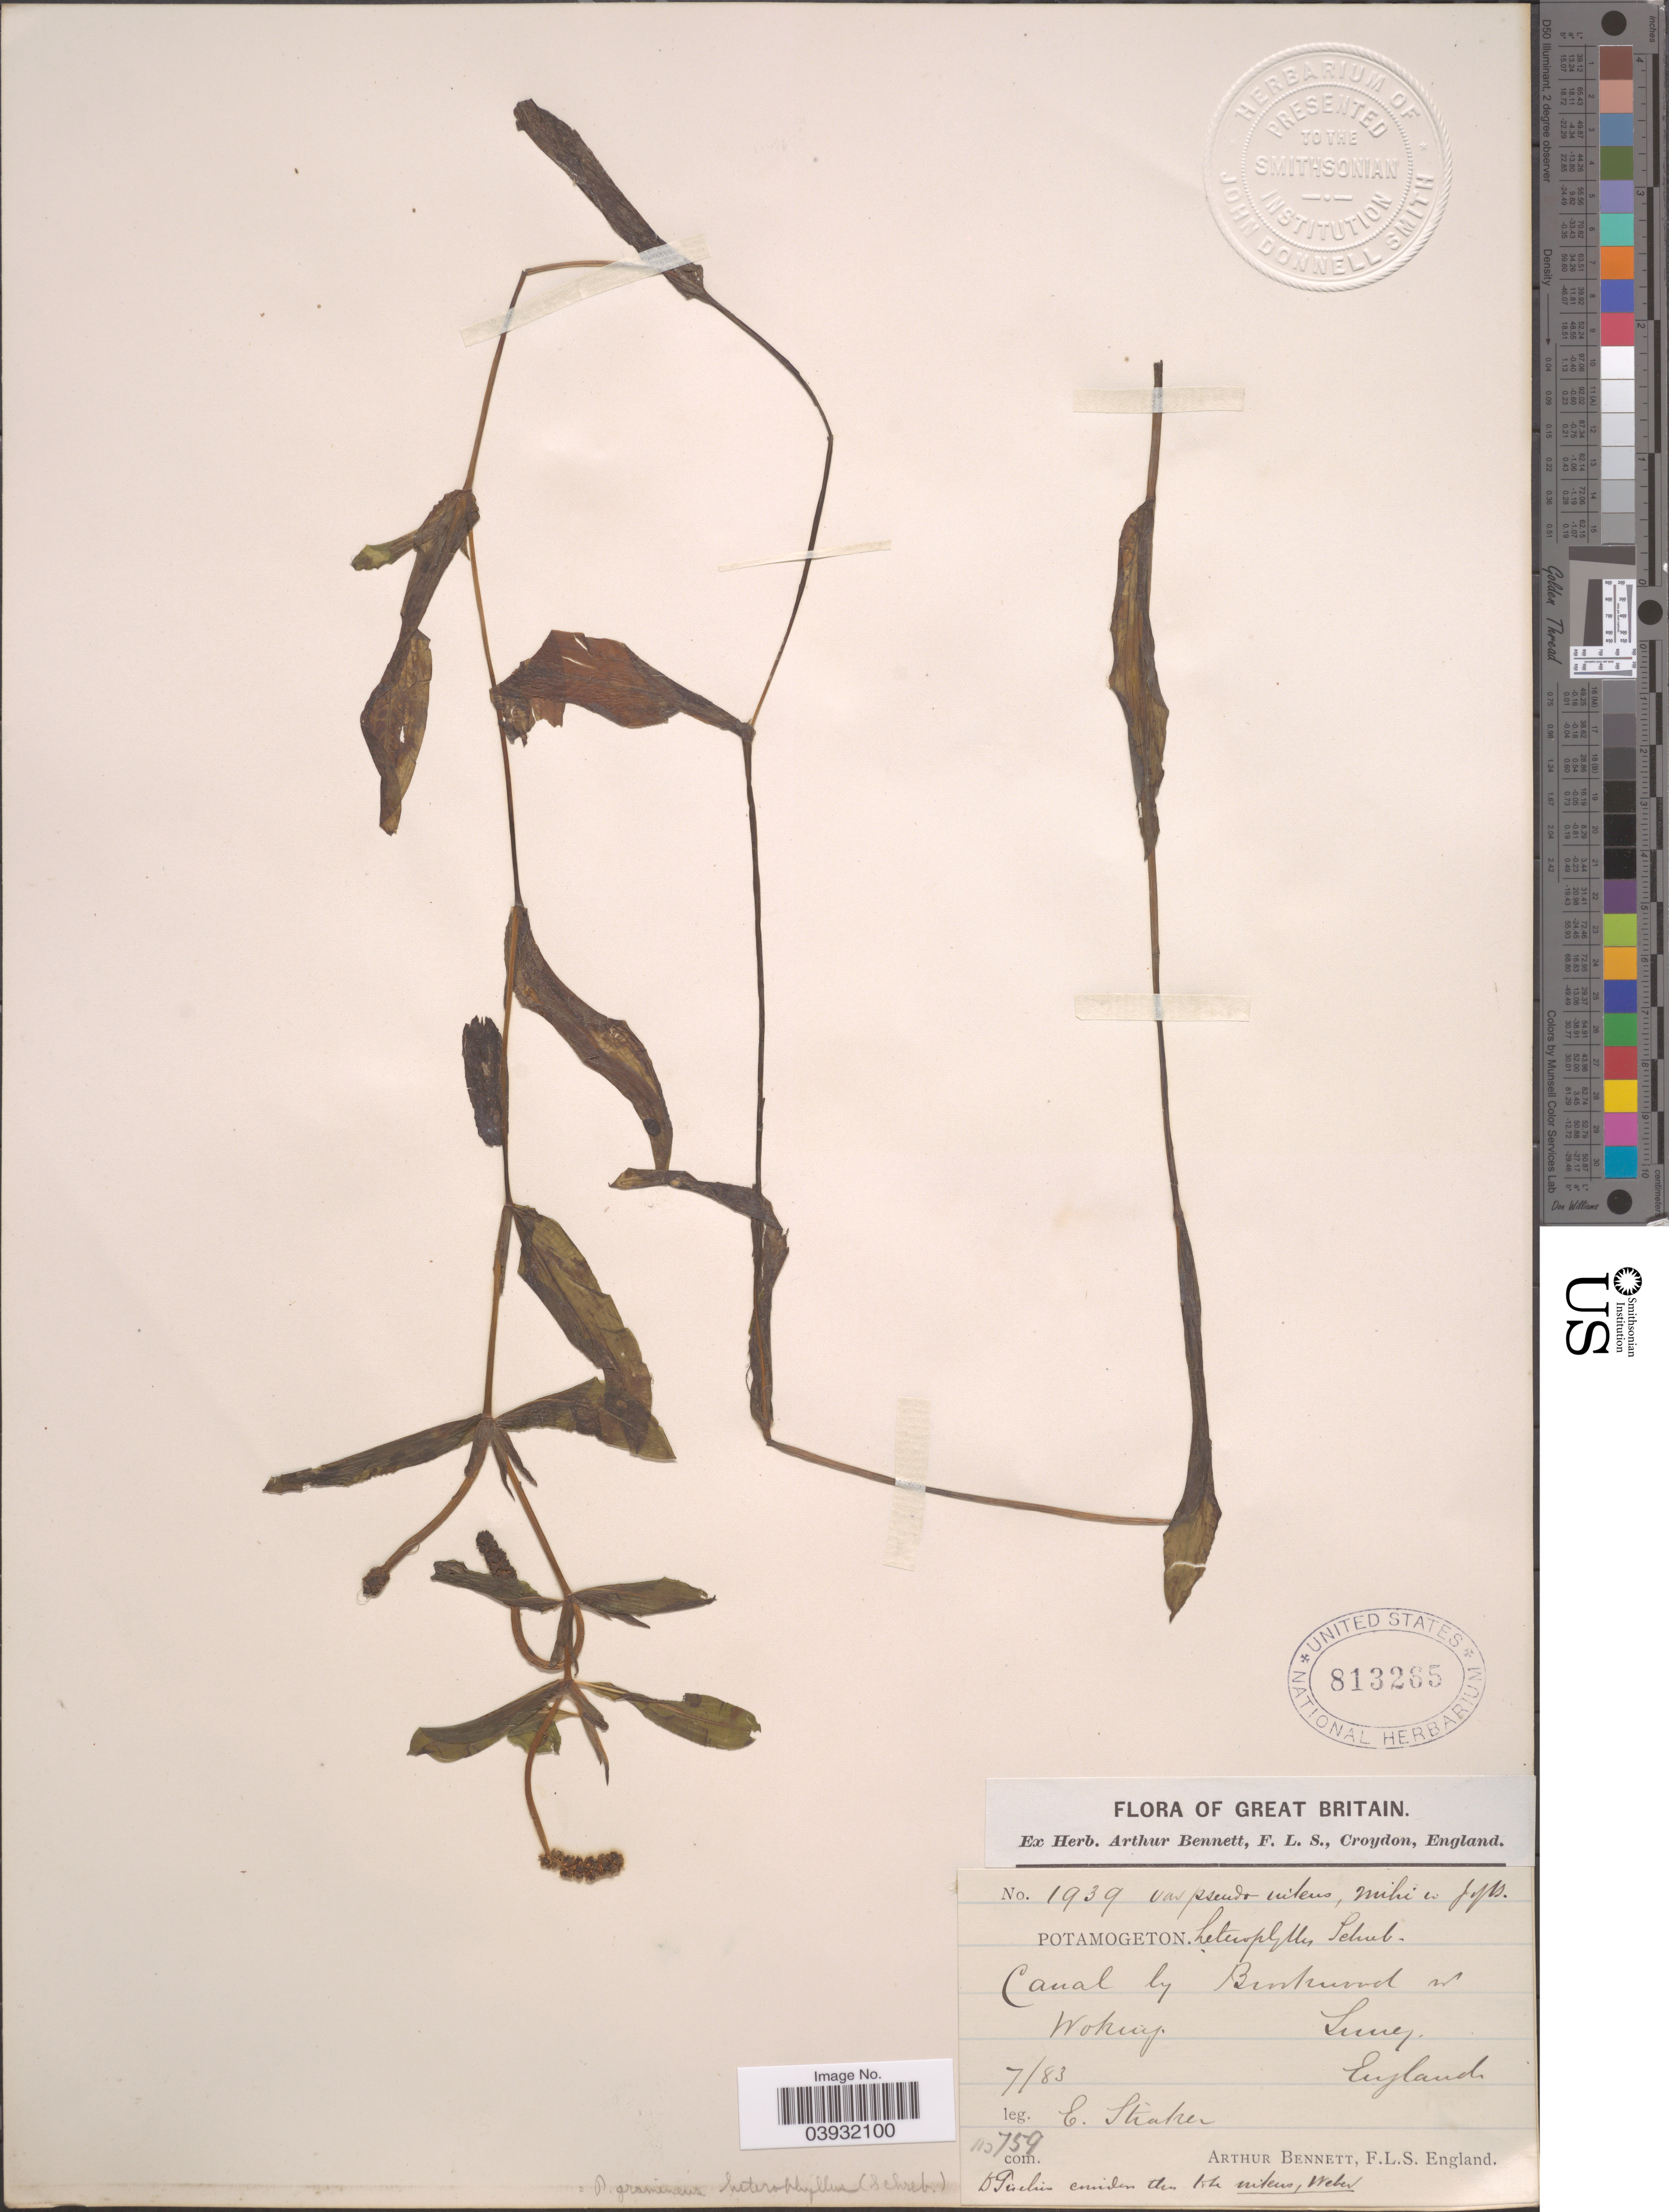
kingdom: Plantae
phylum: Tracheophyta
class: Liliopsida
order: Alismatales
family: Potamogetonaceae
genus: Potamogeton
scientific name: Potamogeton gramineus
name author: L.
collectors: E. Straker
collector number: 1939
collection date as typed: Transcribed d/m/y: /7/83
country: United Kingdom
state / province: England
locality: Great Britain. Canal by Binkwood in Woking. Surrey.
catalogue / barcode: US 813285